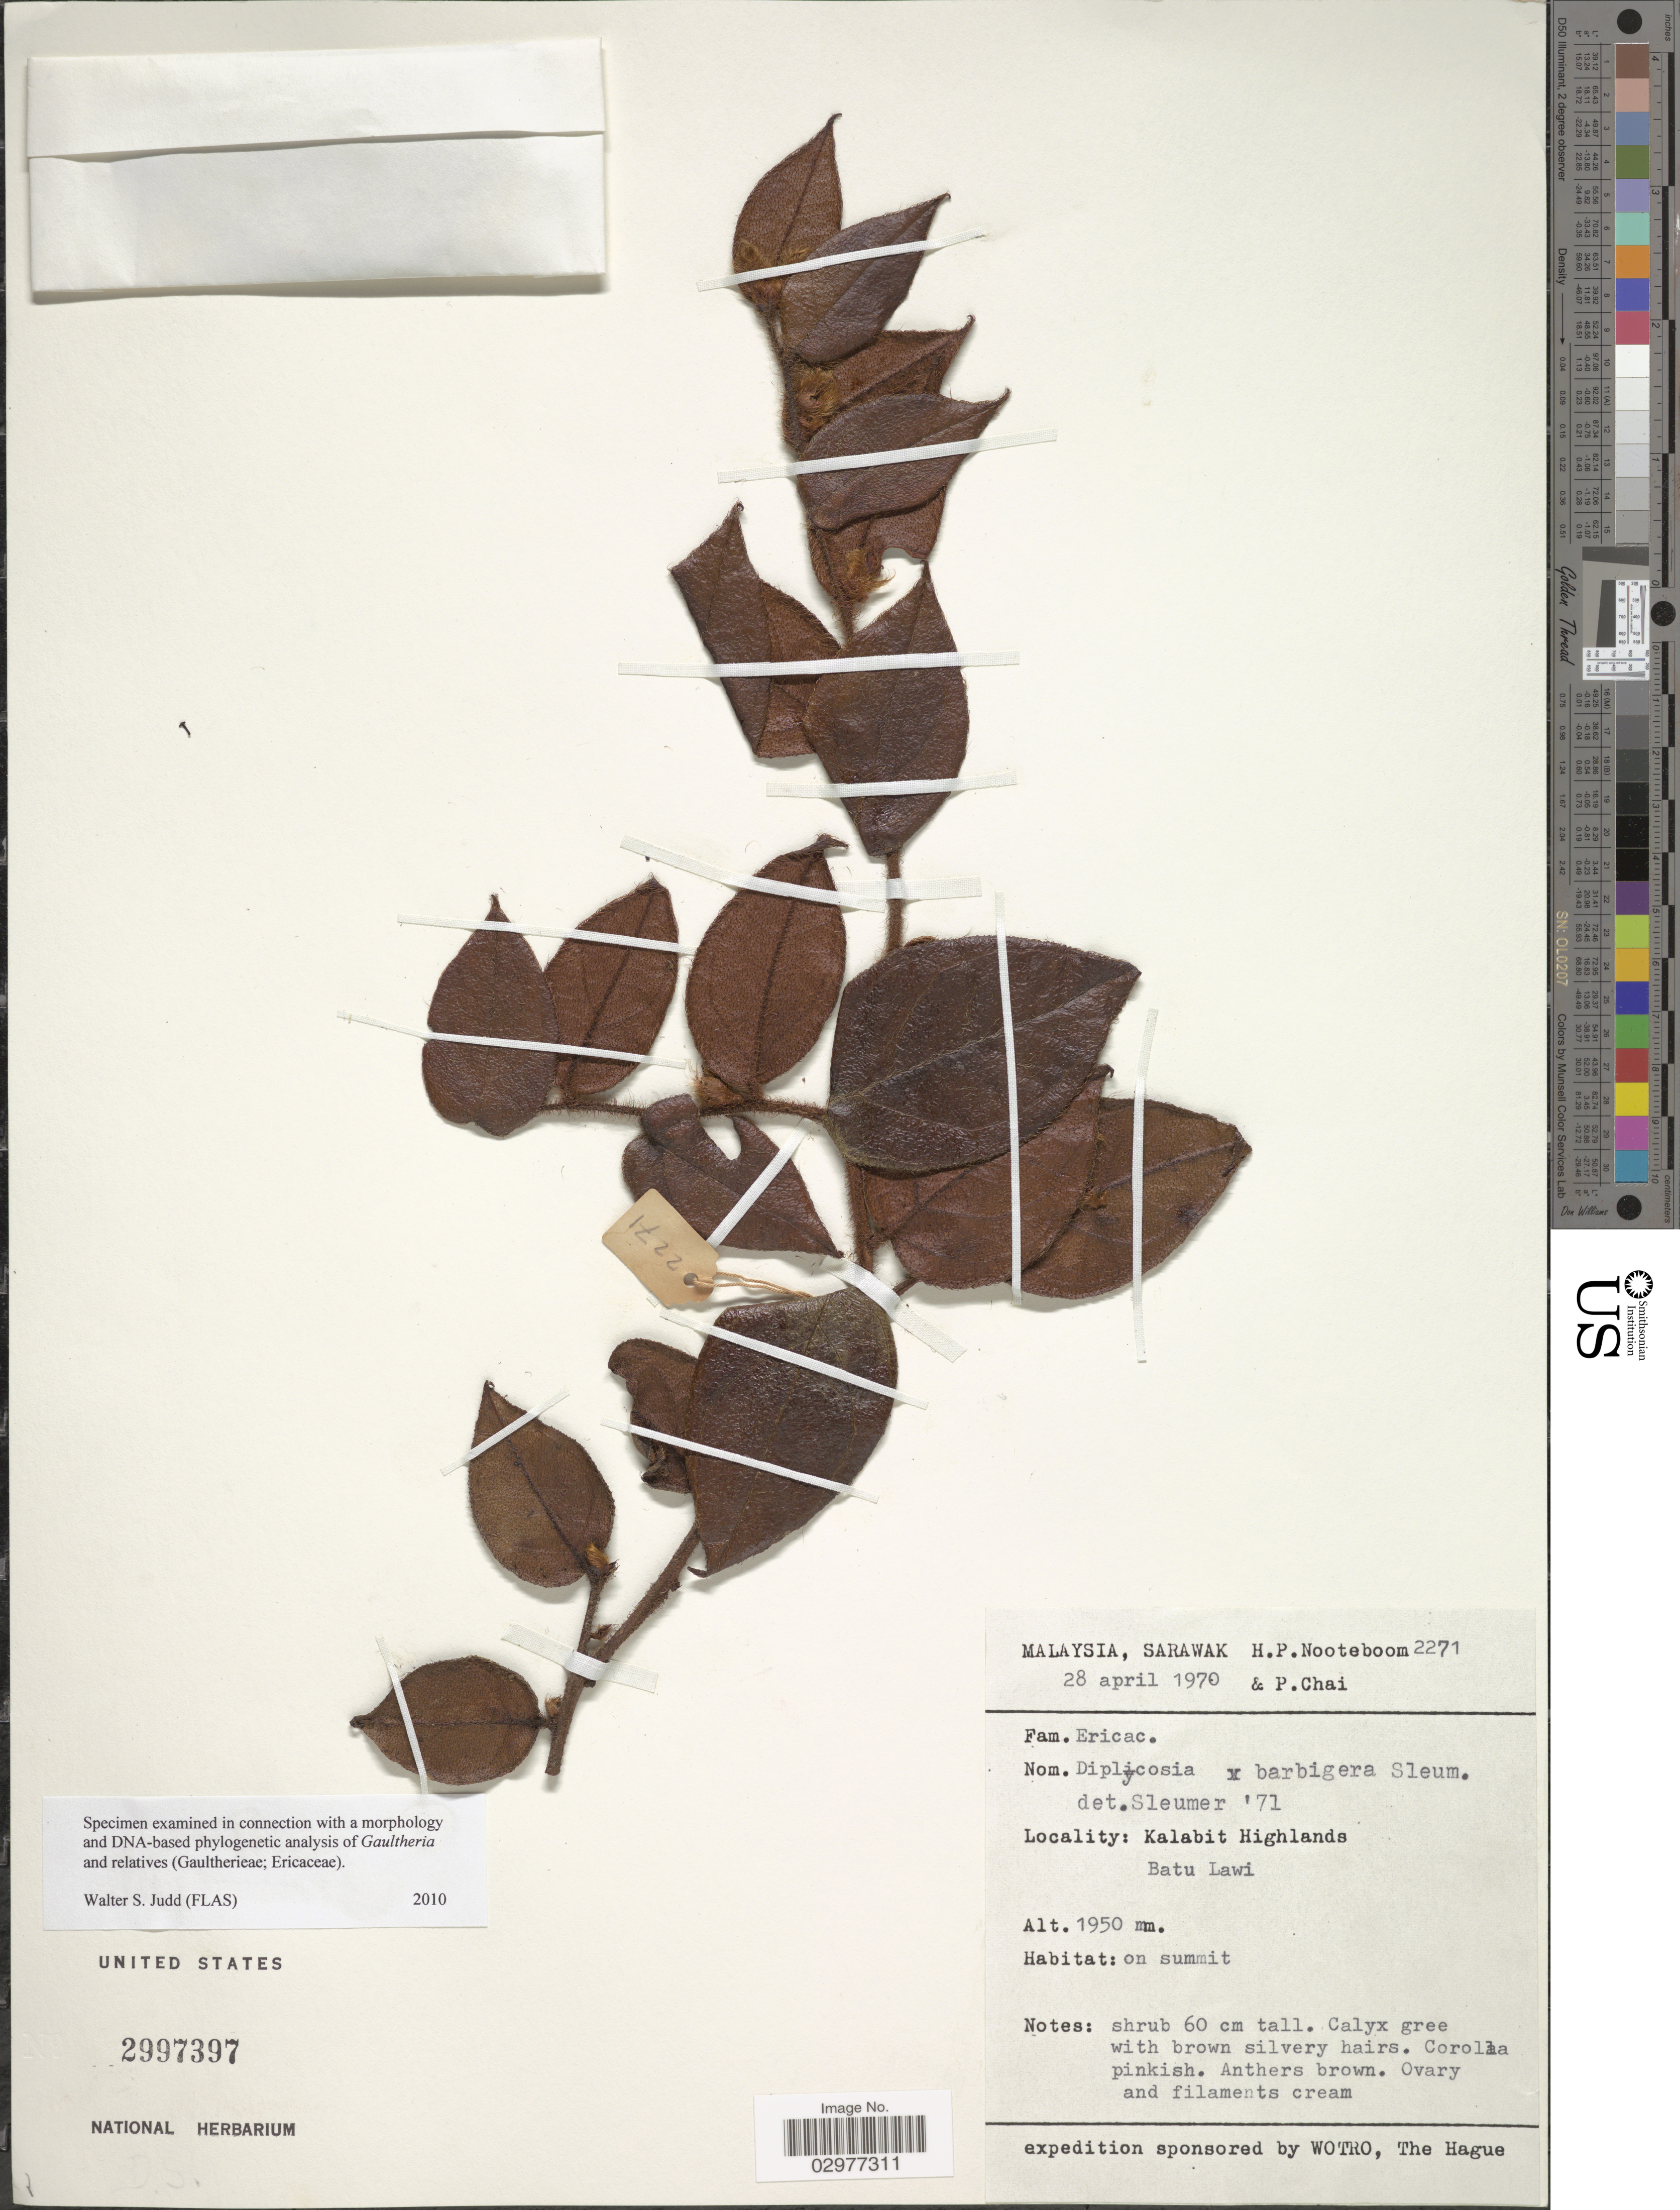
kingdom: Plantae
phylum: Tracheophyta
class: Magnoliopsida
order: Ericales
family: Ericaceae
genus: Diplycosia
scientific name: Diplycosia barbigera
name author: Sleumer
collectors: H. P. Nooteboom & P. Chai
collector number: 2271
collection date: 1970-04-28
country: Malaysia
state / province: Sarawak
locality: Kalabit Highlands. Batu Lawi.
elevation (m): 1950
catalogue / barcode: US 2997397